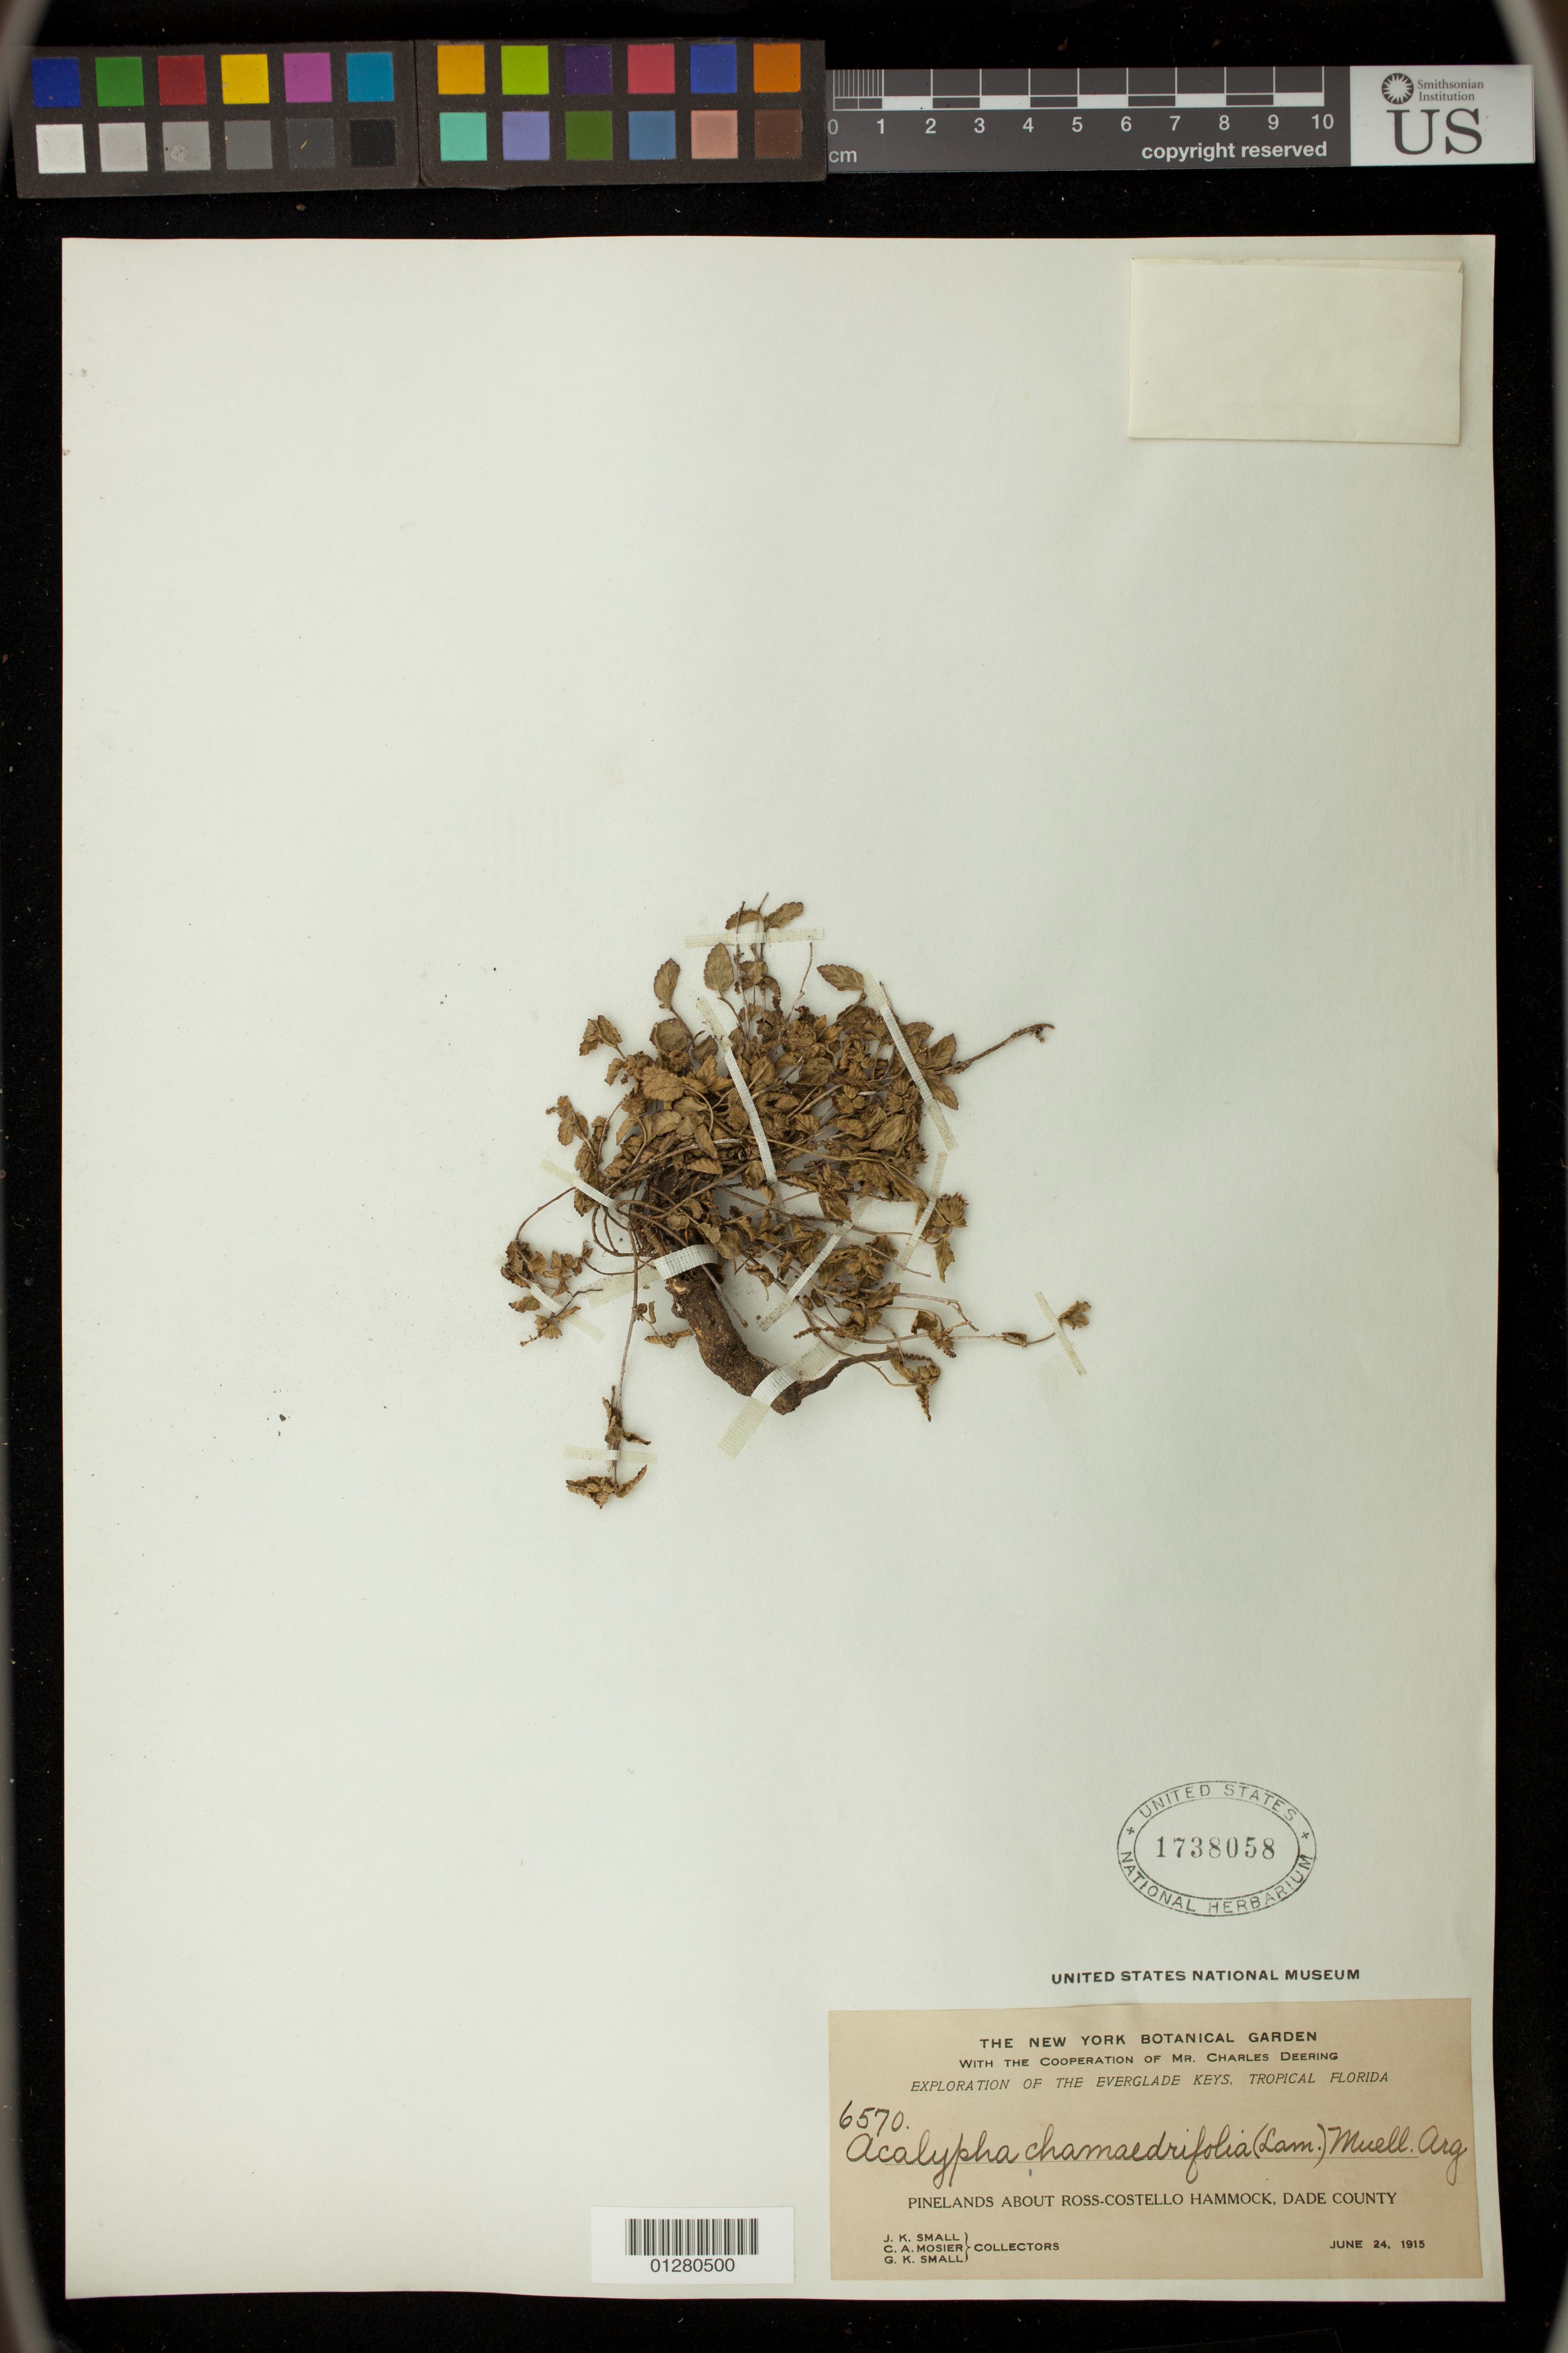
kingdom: Plantae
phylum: Tracheophyta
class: Magnoliopsida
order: Malpighiales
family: Euphorbiaceae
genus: Acalypha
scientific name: Acalypha chamaedryfolia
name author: (Lam.) Müll. Arg.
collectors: J. K. Small, C. A. Mosier & G. K. Small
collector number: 6570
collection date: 1915-06-24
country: United States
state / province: Florida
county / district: Miami-Dade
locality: Pinelands About Ross-Costello Hammock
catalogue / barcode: US 1738058